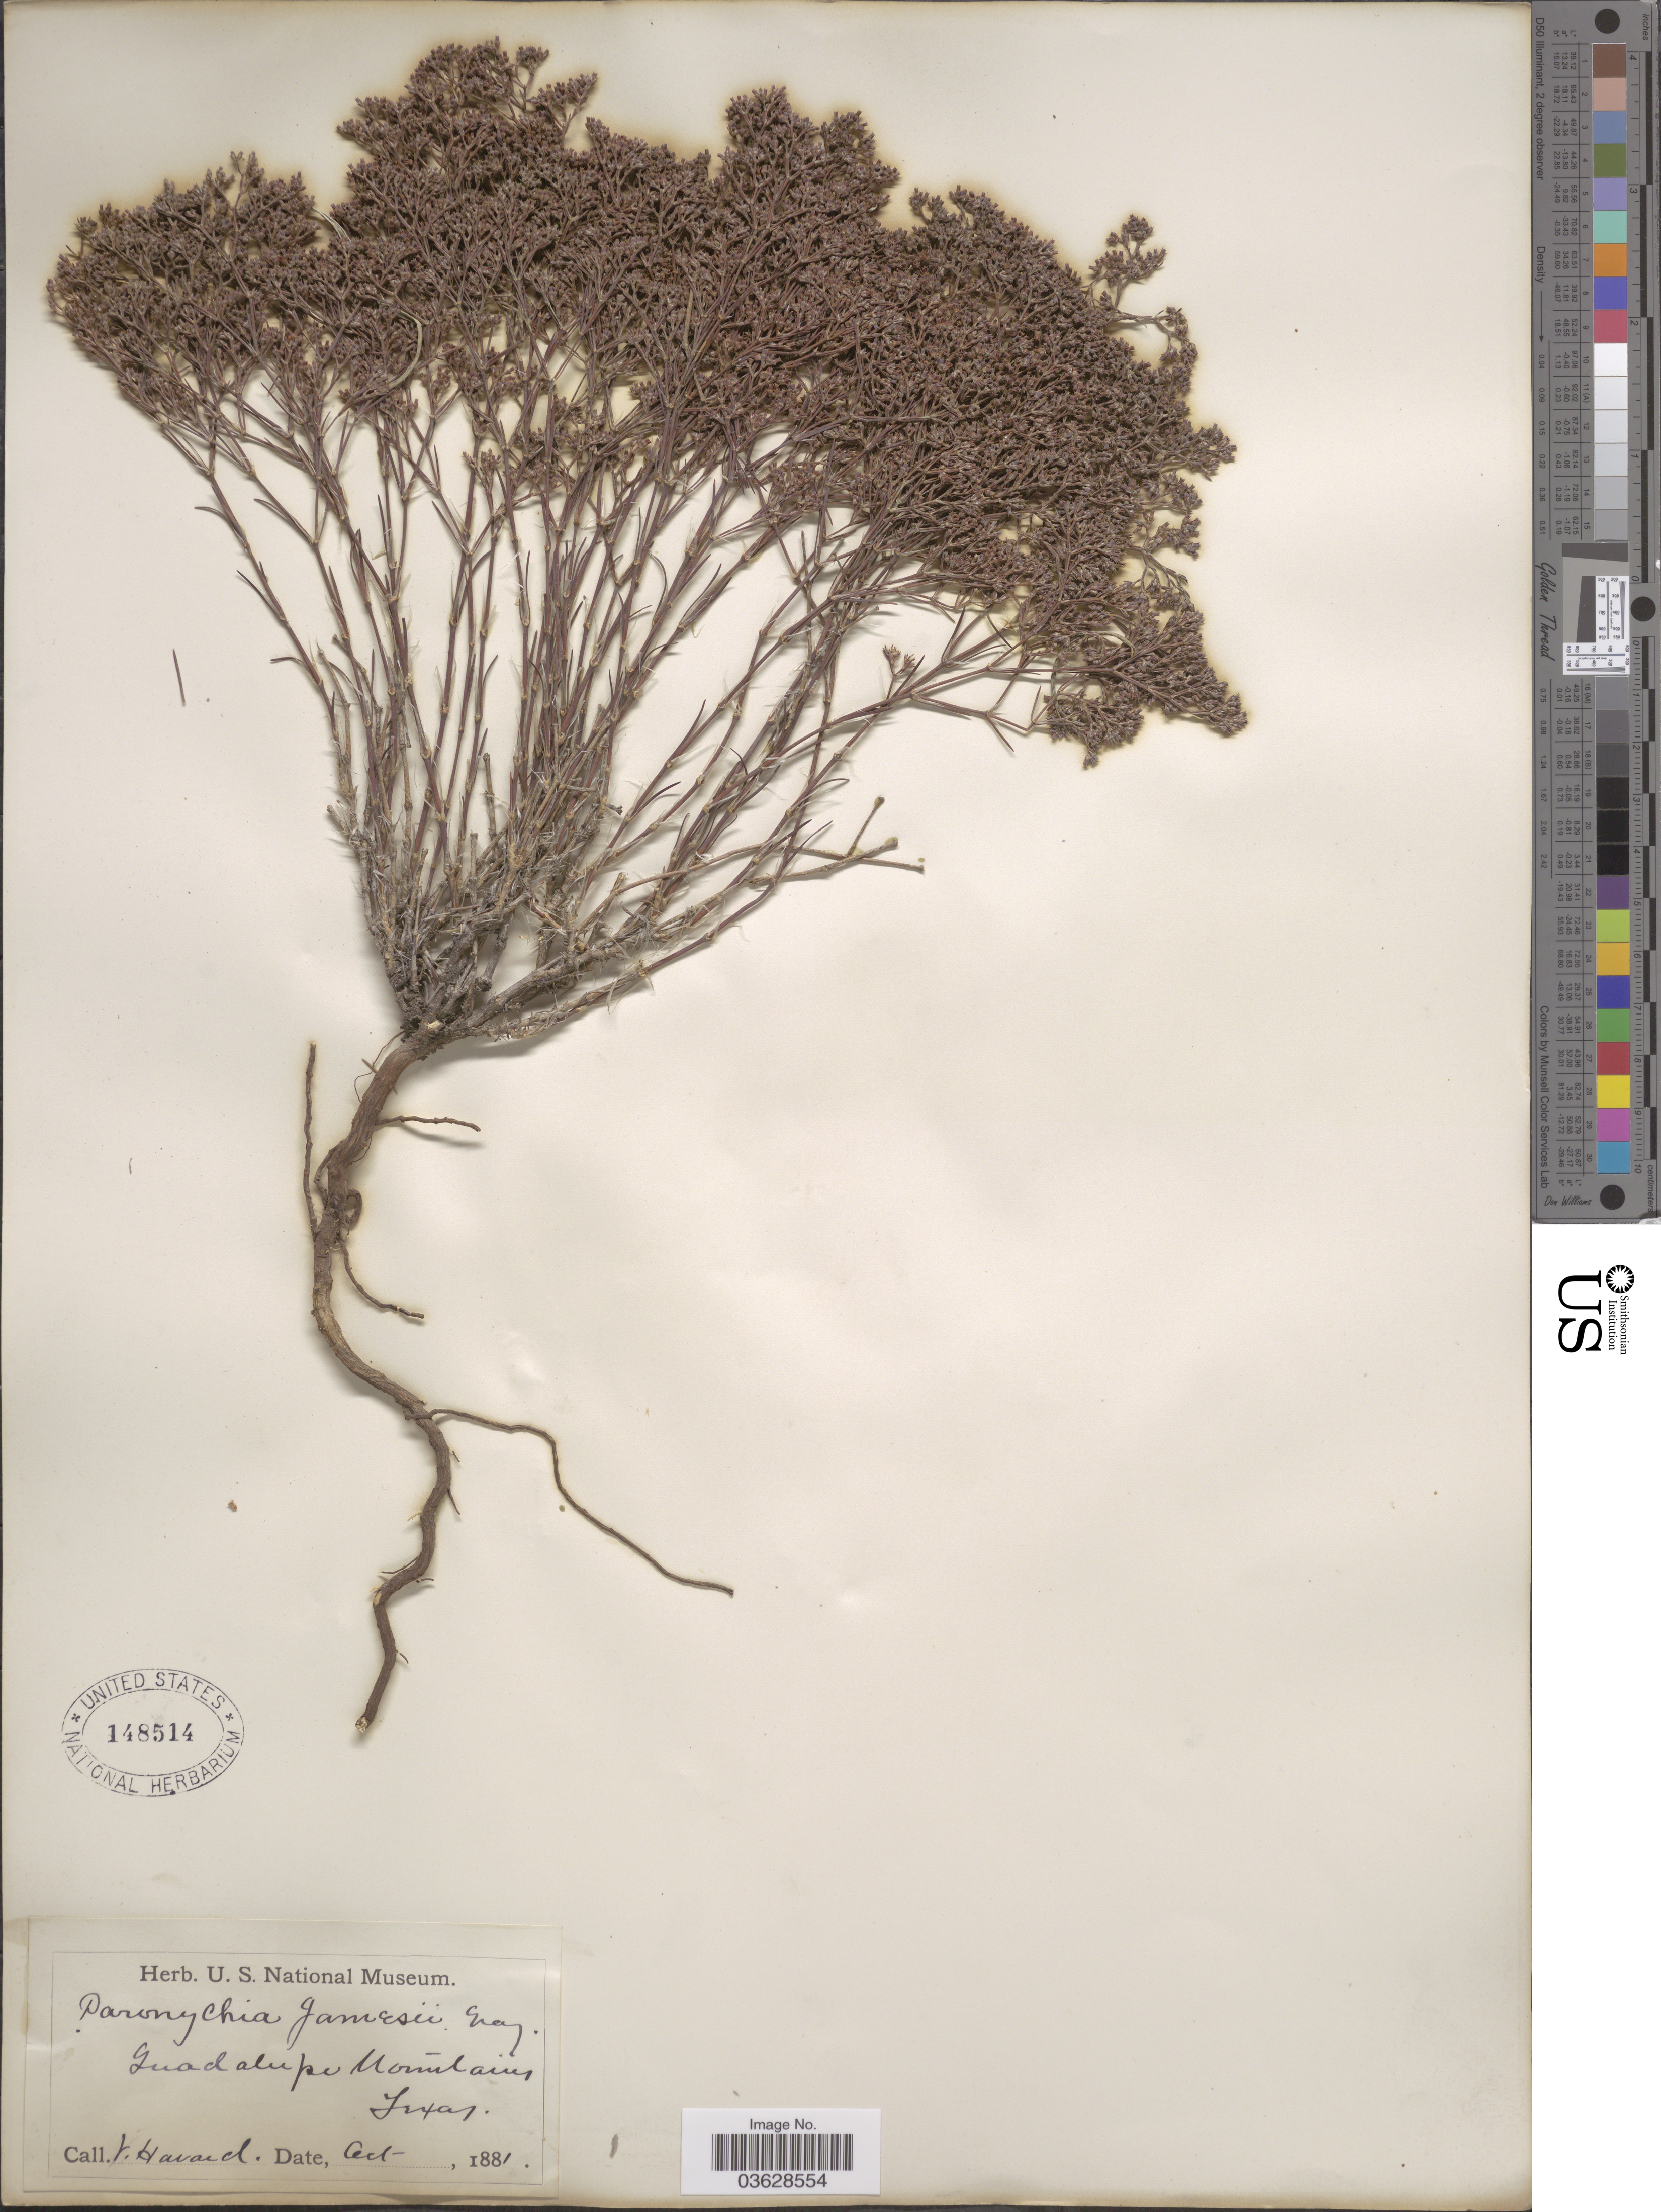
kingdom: Plantae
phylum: Tracheophyta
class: Magnoliopsida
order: Caryophyllales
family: Caryophyllaceae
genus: Paronychia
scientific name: Paronychia jamesii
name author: Torr. & A. Gray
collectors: V. Havard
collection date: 1881-10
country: United States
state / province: Texas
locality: Guadalupe Mountains.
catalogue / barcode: US 148514